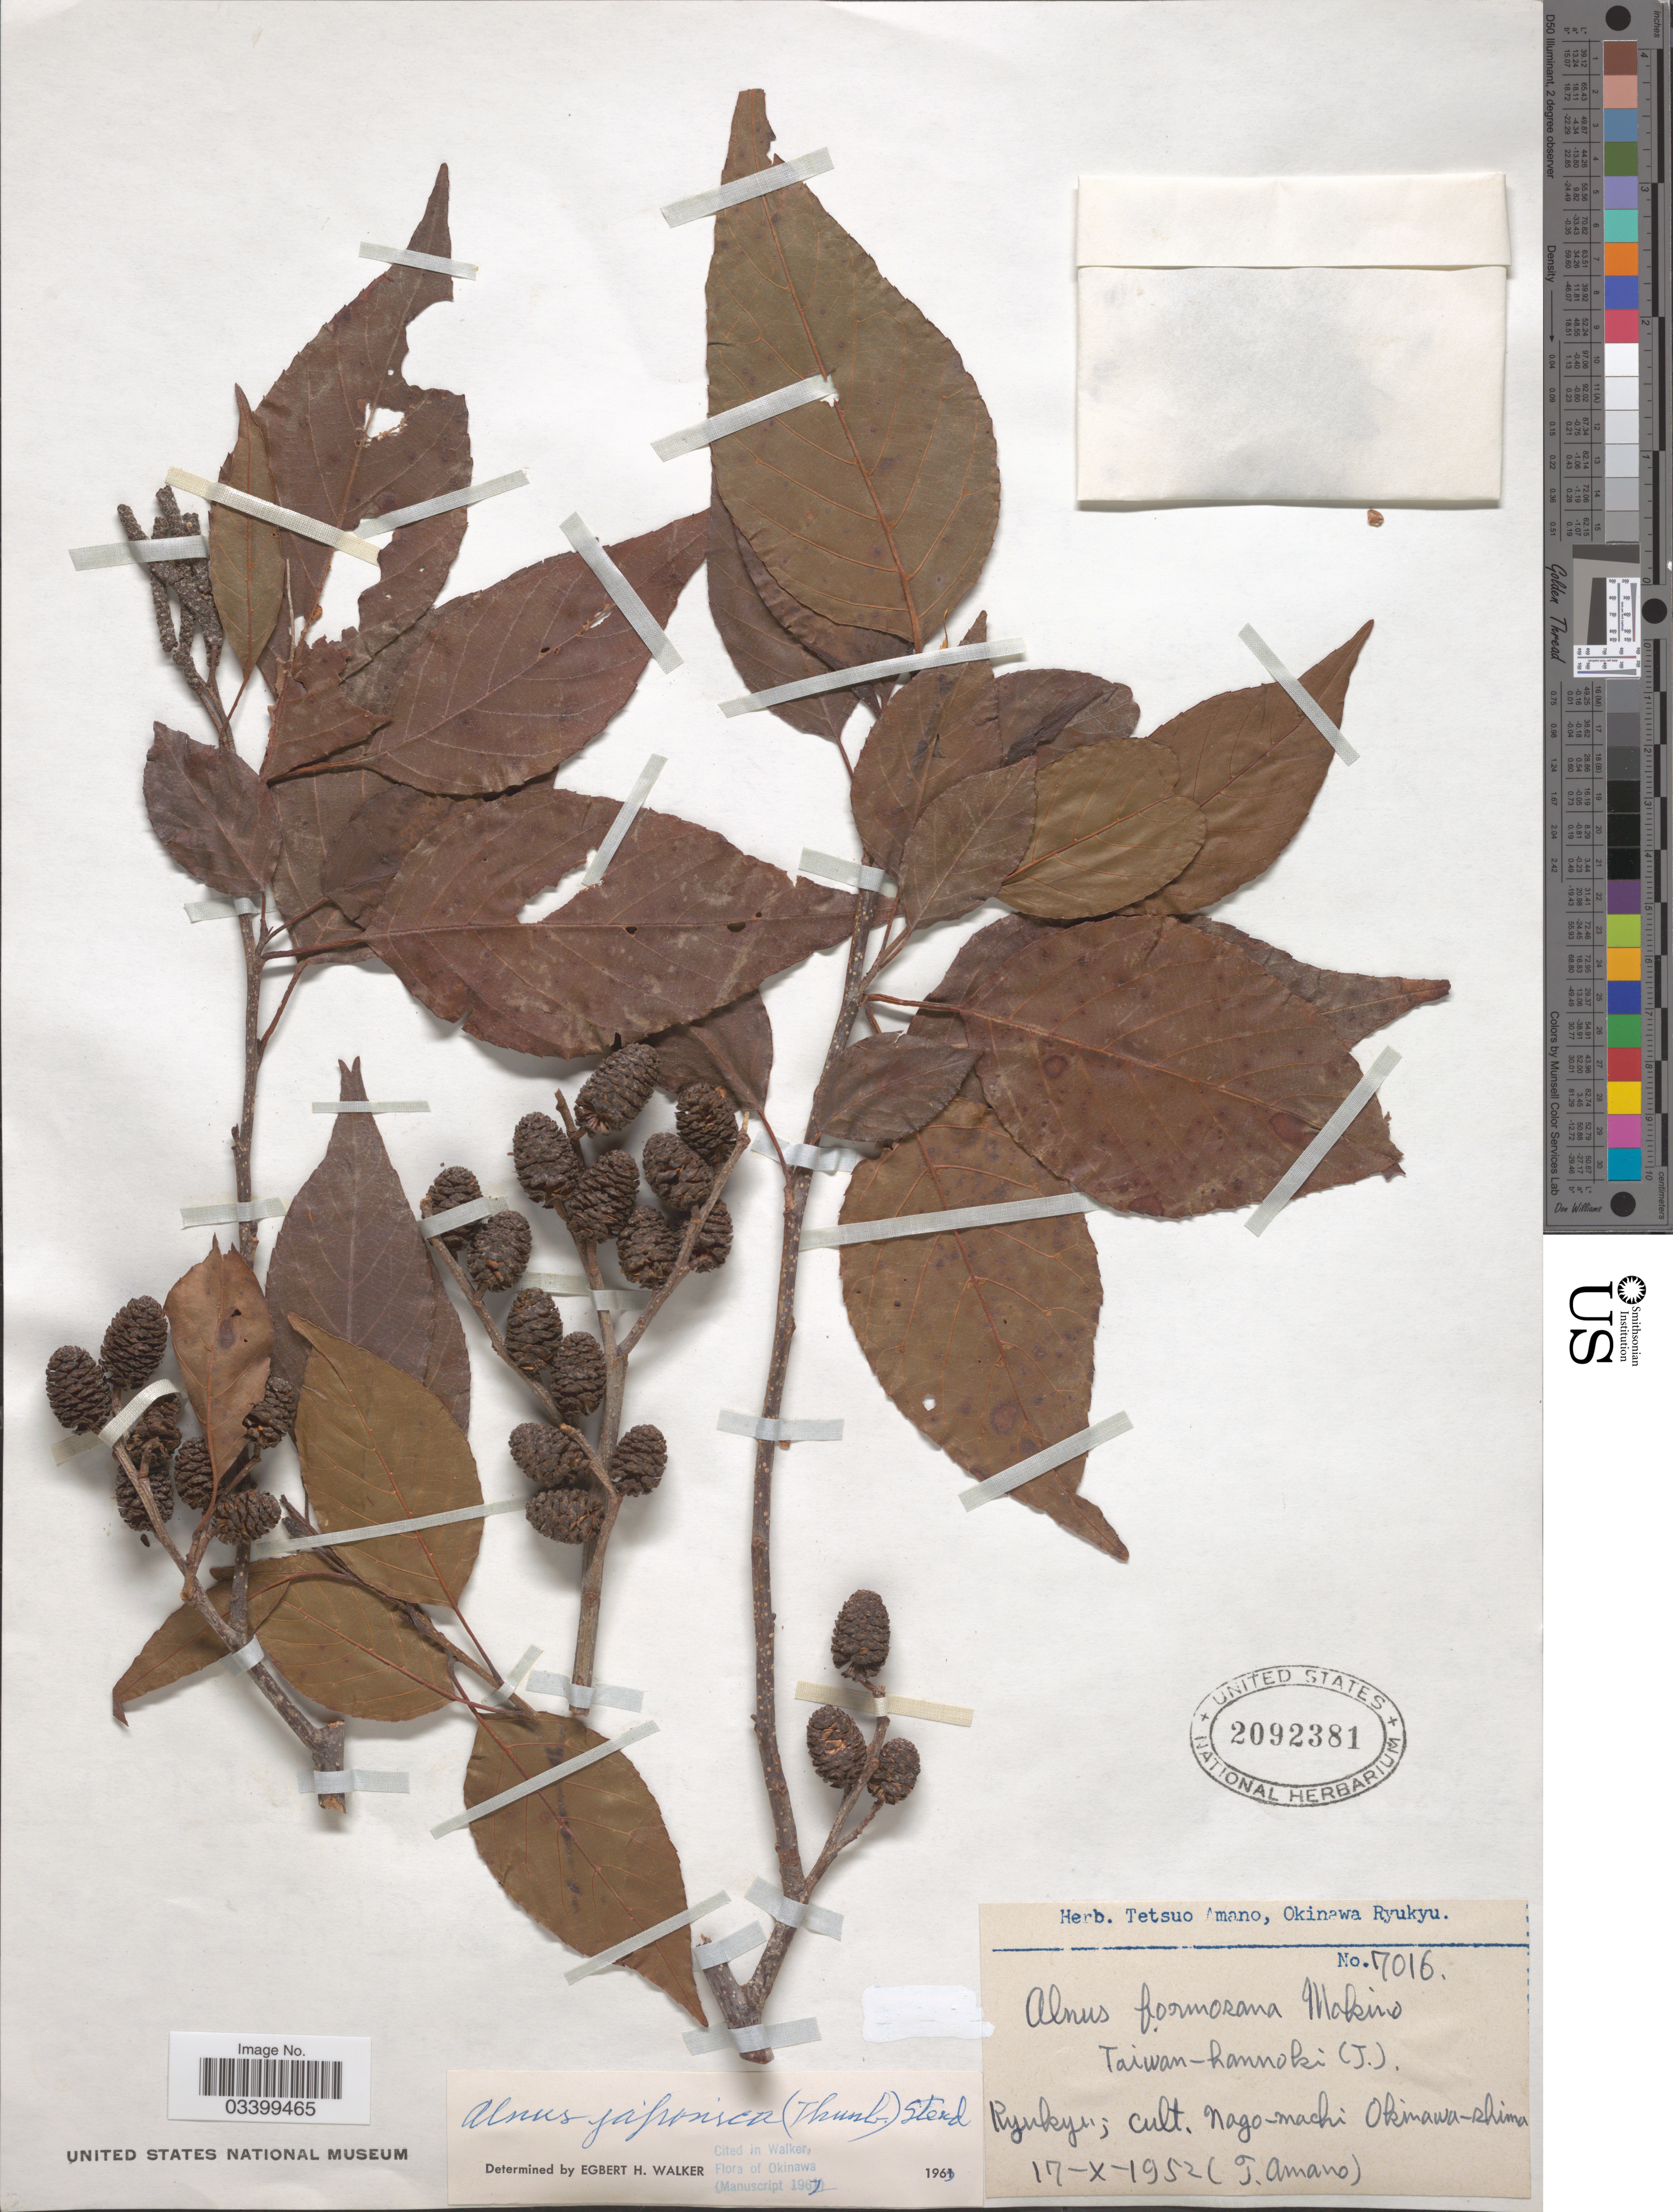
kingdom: Plantae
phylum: Tracheophyta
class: Magnoliopsida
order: Fagales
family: Betulaceae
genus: Alnus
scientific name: Alnus japonica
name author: (Thunb.) Steud.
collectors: T. Amano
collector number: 7016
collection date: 1952-10-17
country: Japan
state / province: Okinawa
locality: Ryukyu; cult. Nago-machi, Okinawa-shima.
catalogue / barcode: US 2092381